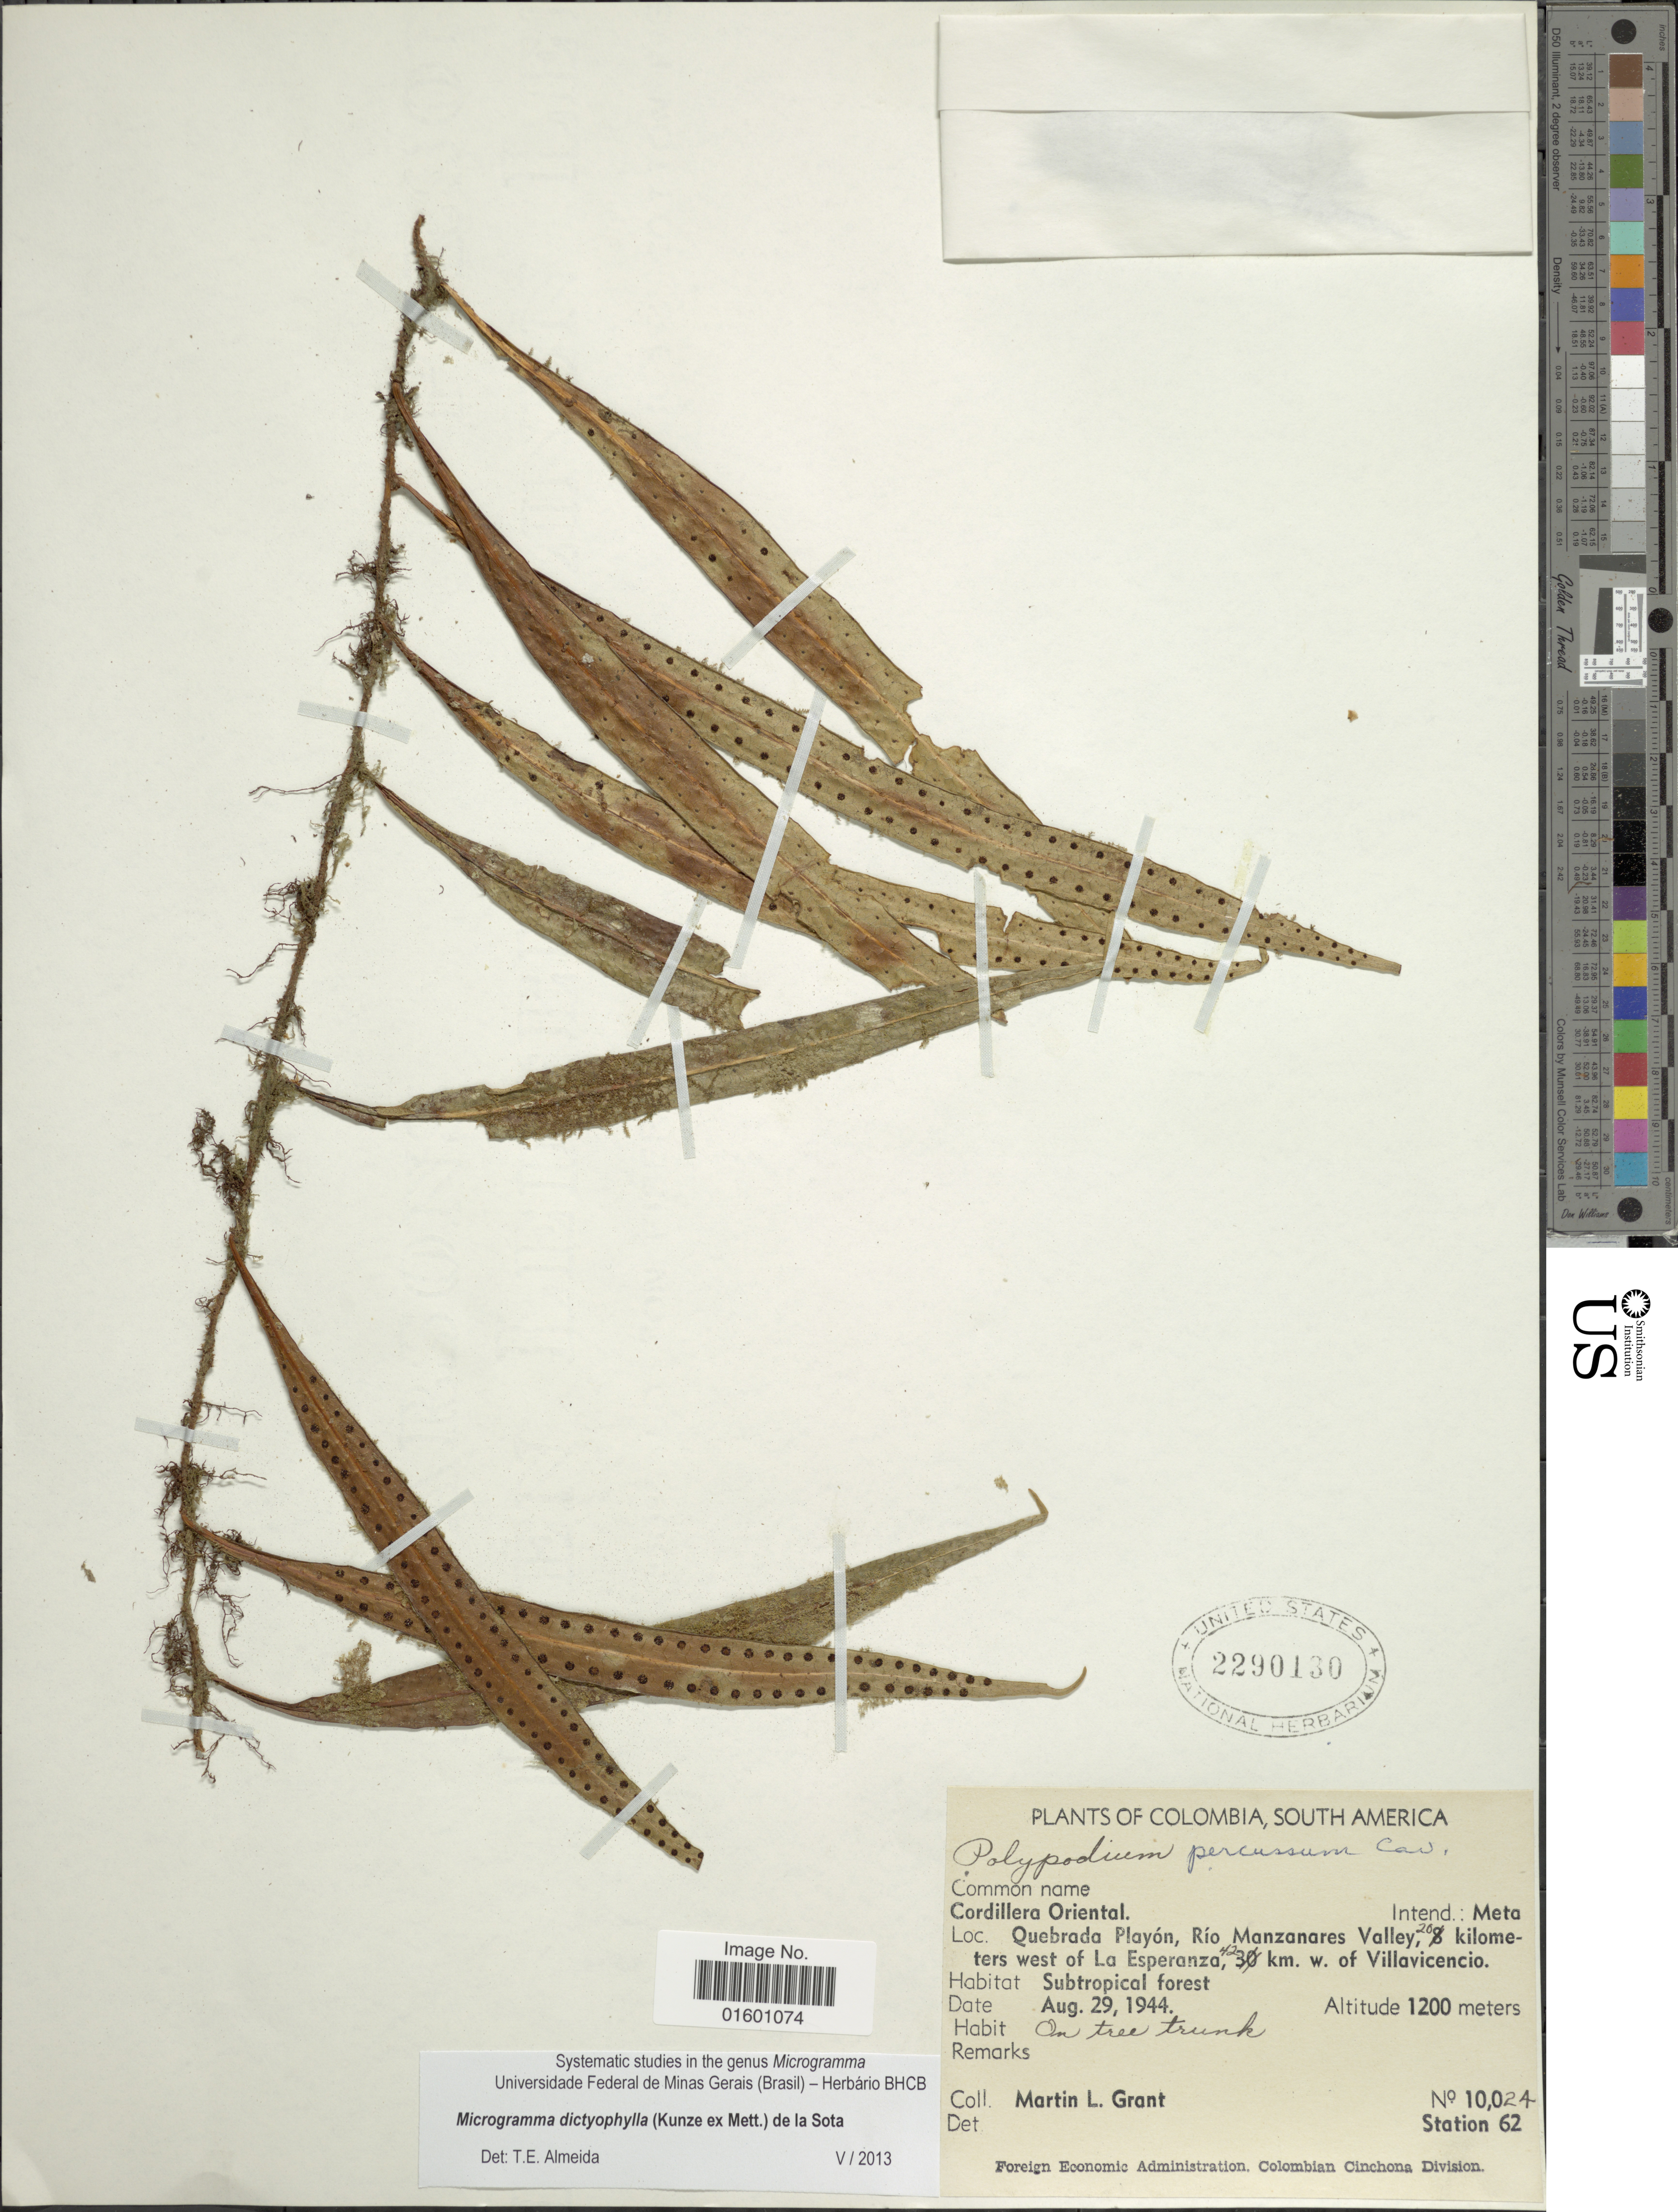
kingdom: Plantae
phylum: Tracheophyta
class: Polypodiopsida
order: Polypodiales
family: Polypodiaceae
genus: Microgramma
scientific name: Microgramma dictyophylla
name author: (Kunze ex Mett.) de la Sota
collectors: M. L. Grant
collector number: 10024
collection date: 1944-08-29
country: Colombia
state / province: Meta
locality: Cordillera Oriental, Quebrada Playon, Rio Manzanares Valley, 20 kilometers west of La Esperanza, 42 km. w. of Villavicnecio, Station 62 [unsure placement]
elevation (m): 1200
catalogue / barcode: US 2290130